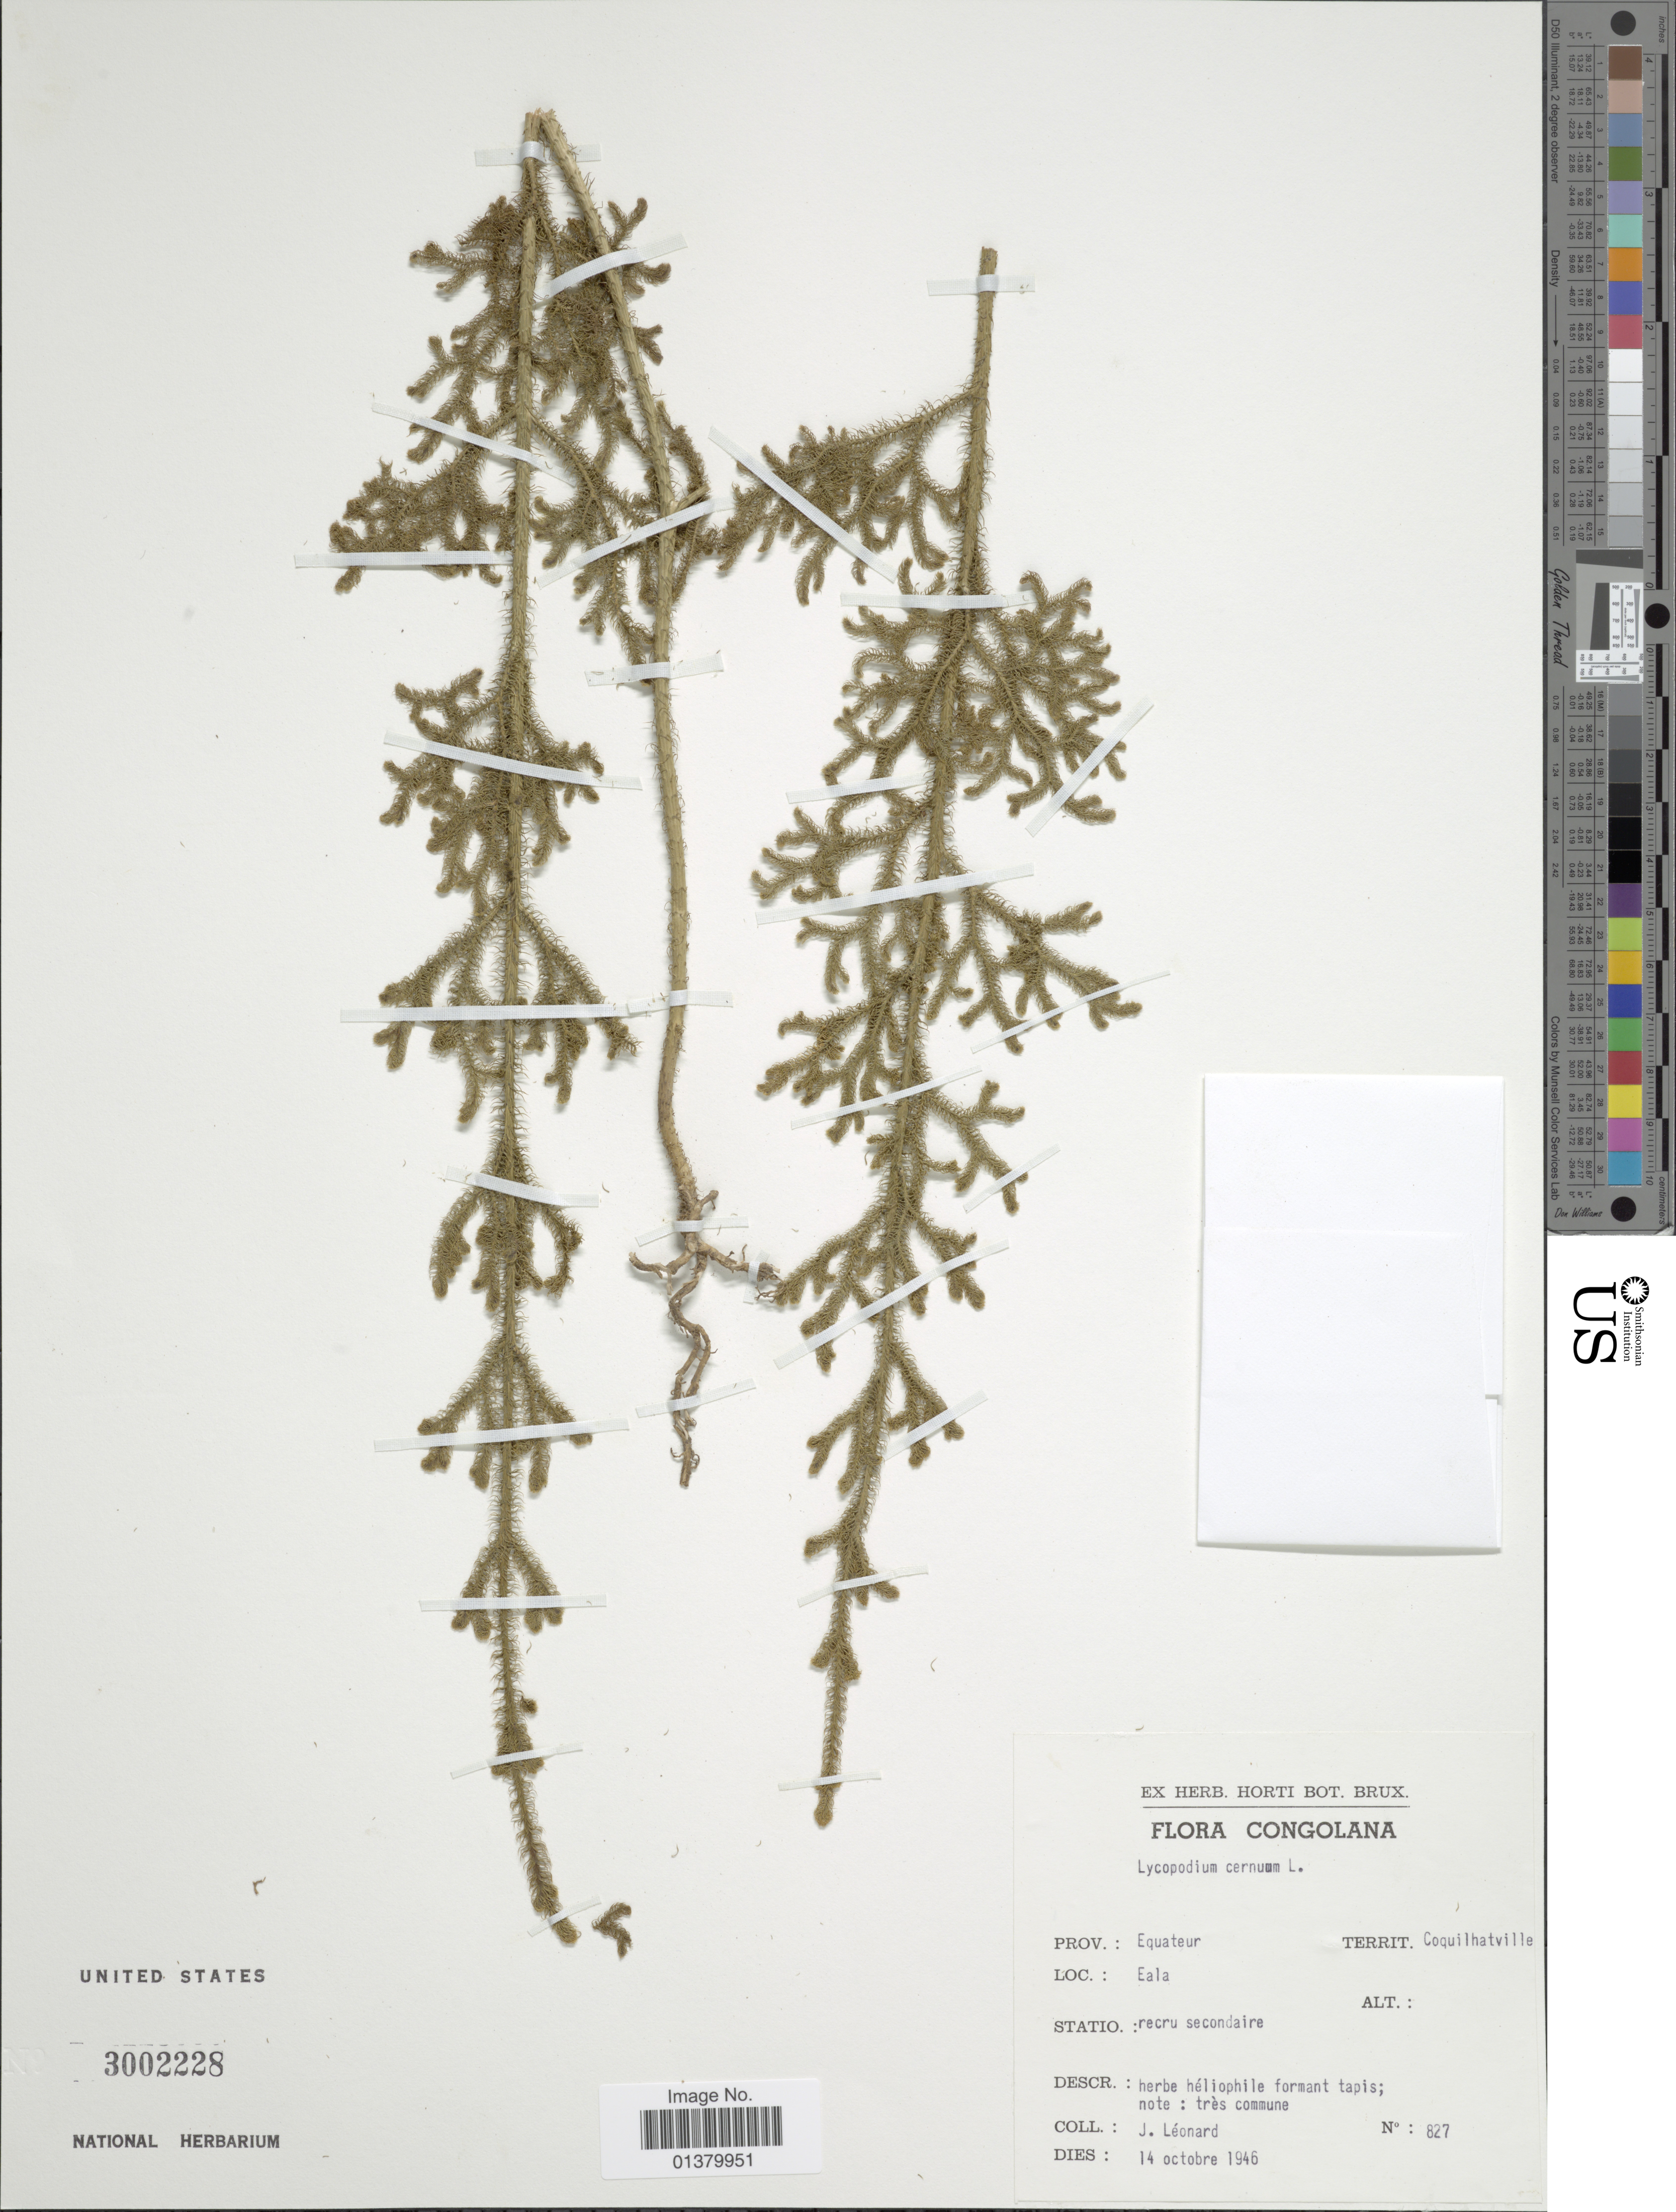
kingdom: Plantae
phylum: Tracheophyta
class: Lycopodiopsida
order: Lycopodiales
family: Lycopodiaceae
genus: Palhinhaea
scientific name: Palhinhaea cernua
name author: (L.) Vasc. & Franco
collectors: J. Leonard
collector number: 827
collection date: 1946-10-14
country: Congo, Democratic Republic of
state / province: Equateur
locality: Territ. Coquilhatville, Eala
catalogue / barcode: US 3002228